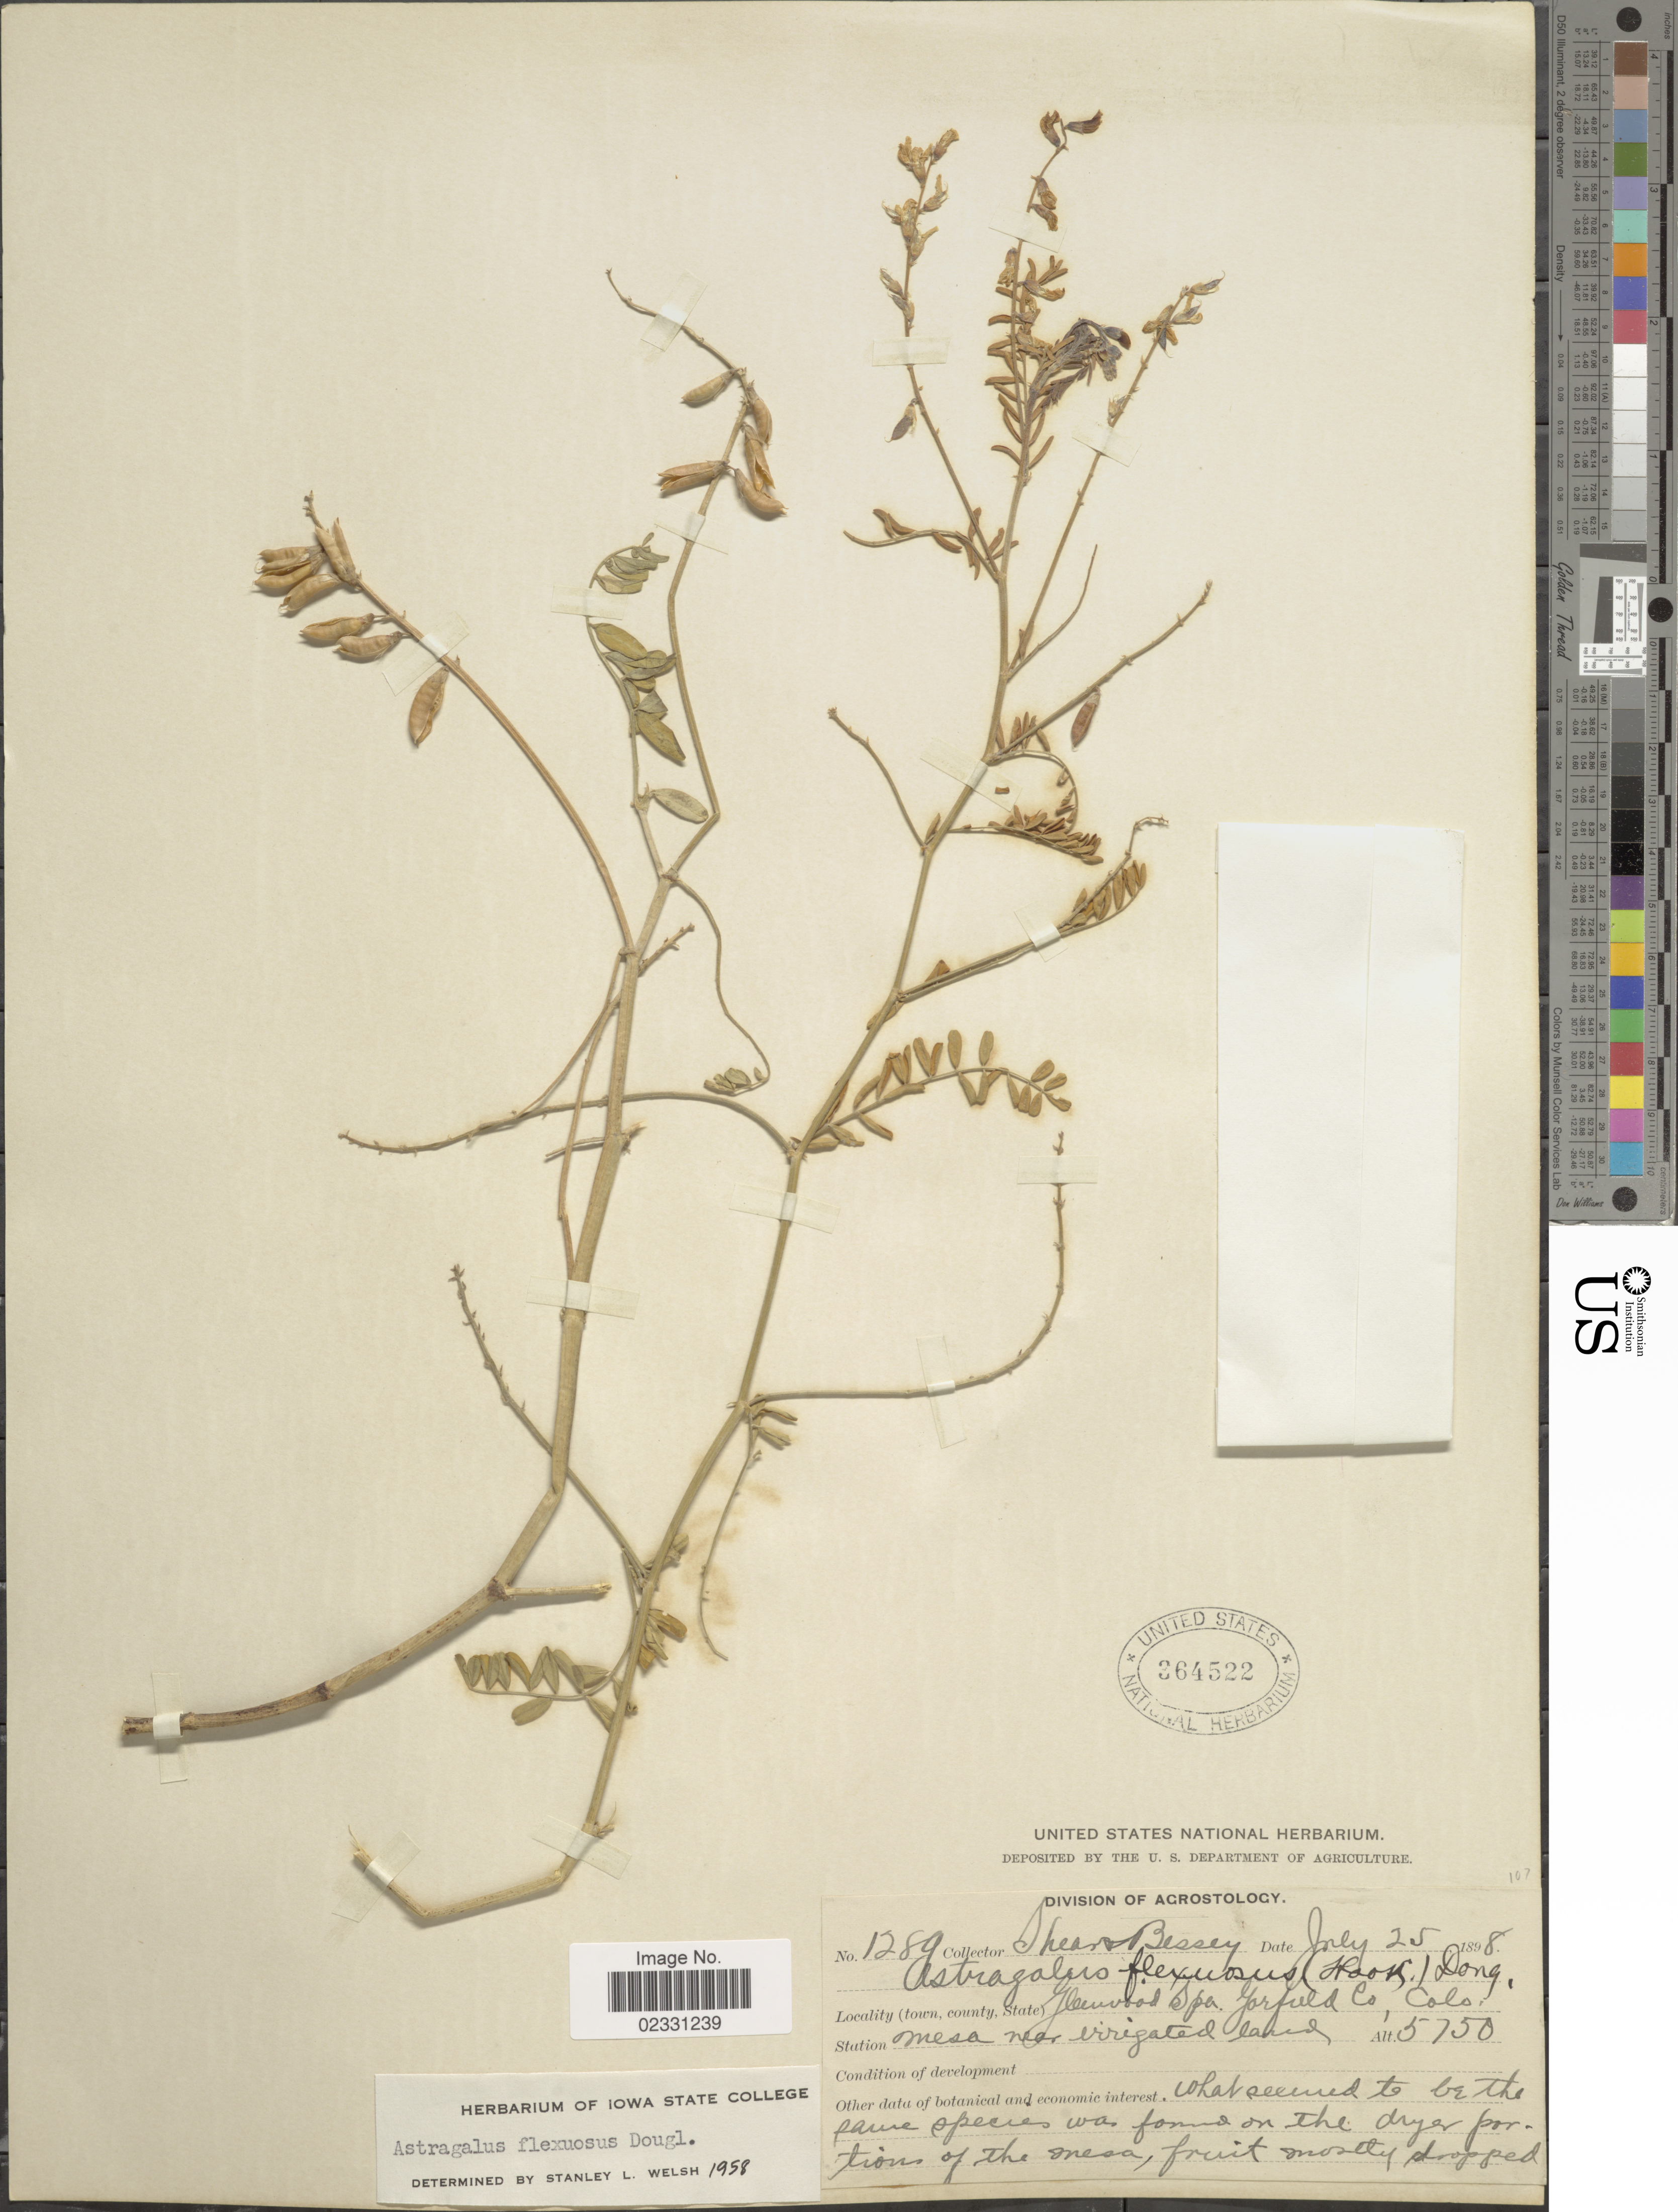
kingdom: Plantae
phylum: Tracheophyta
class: Magnoliopsida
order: Fabales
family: Fabaceae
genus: Astragalus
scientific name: Astragalus flexuosus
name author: (Hook.) Douglas ex G. Don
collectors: C. L. Shear & -. Bessey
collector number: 1289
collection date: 1898-07-25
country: United States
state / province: Colorado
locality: Glenwood Spa. Garfield Co.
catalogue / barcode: US 364522